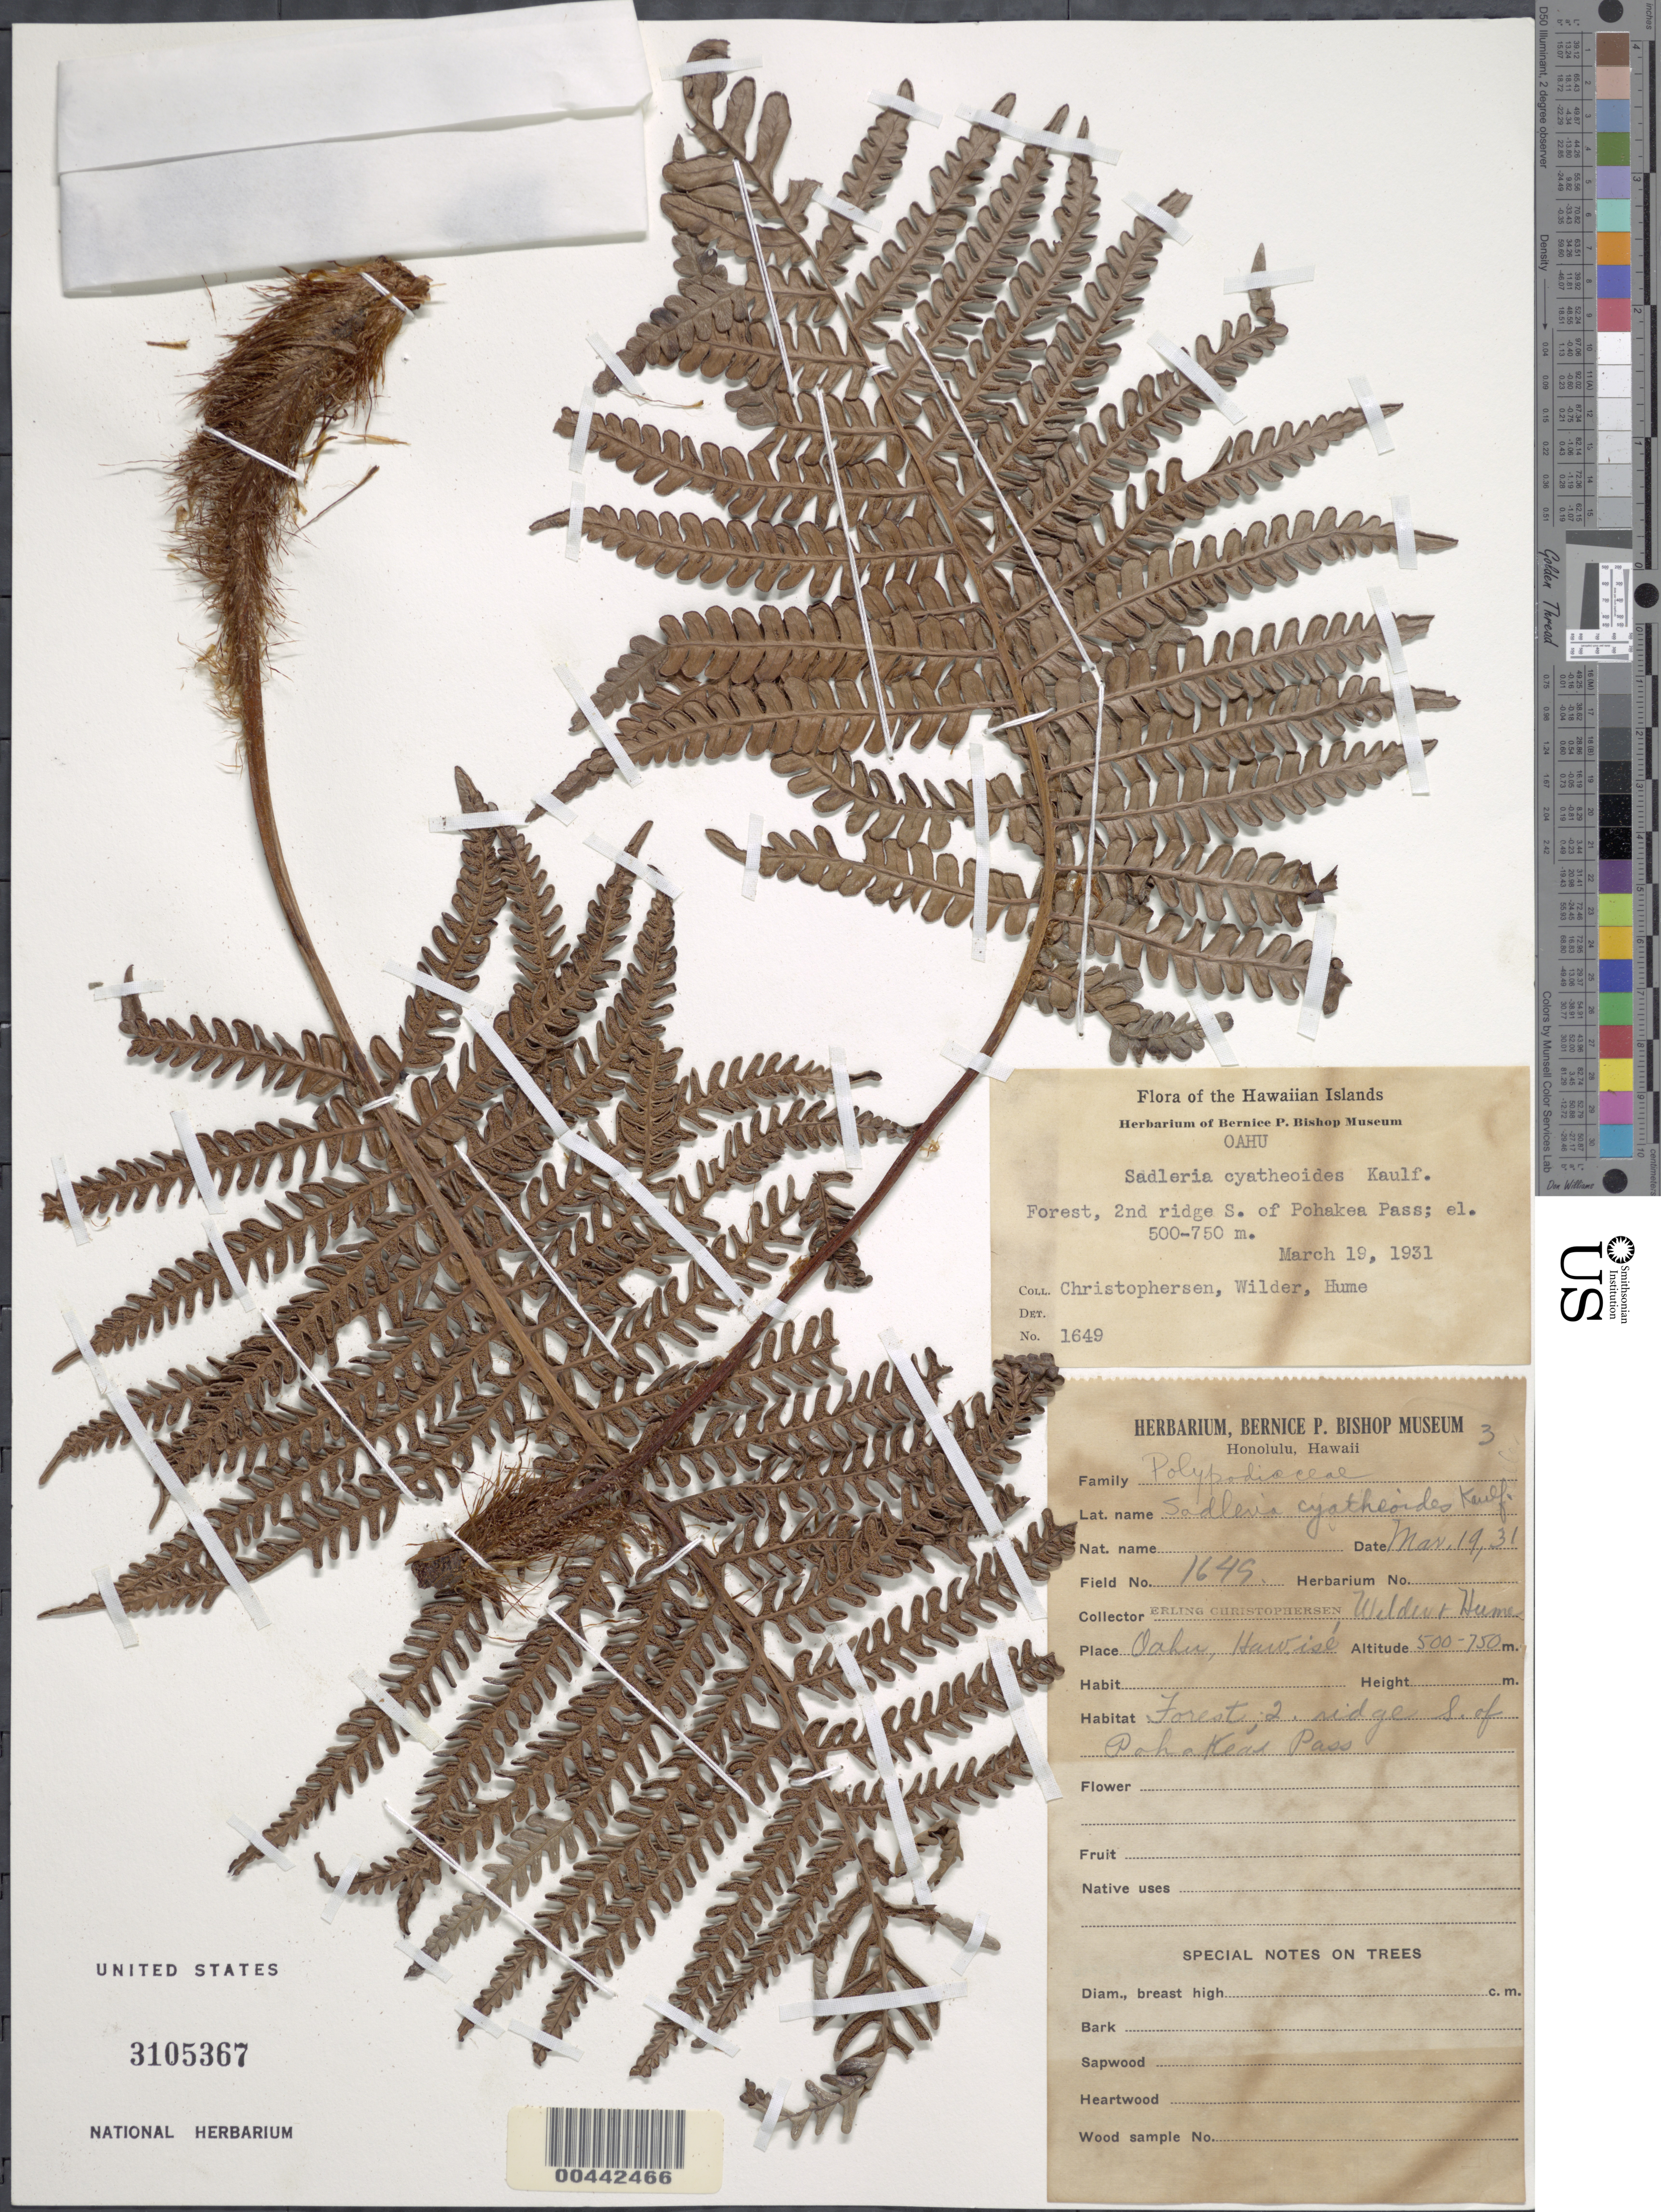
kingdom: Plantae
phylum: Tracheophyta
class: Polypodiopsida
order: Polypodiales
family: Blechnaceae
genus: Sadleria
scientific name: Sadleria cyatheoides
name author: Kaulf.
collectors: E. Christophersen, G. Wilder & E. Hume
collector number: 1649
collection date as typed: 19 Mar 1931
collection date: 1931-03-19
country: United States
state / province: Hawaii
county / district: Honolulu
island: Oahu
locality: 2nd ridge S of Pohakea Pass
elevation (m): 500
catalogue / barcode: US 3105367